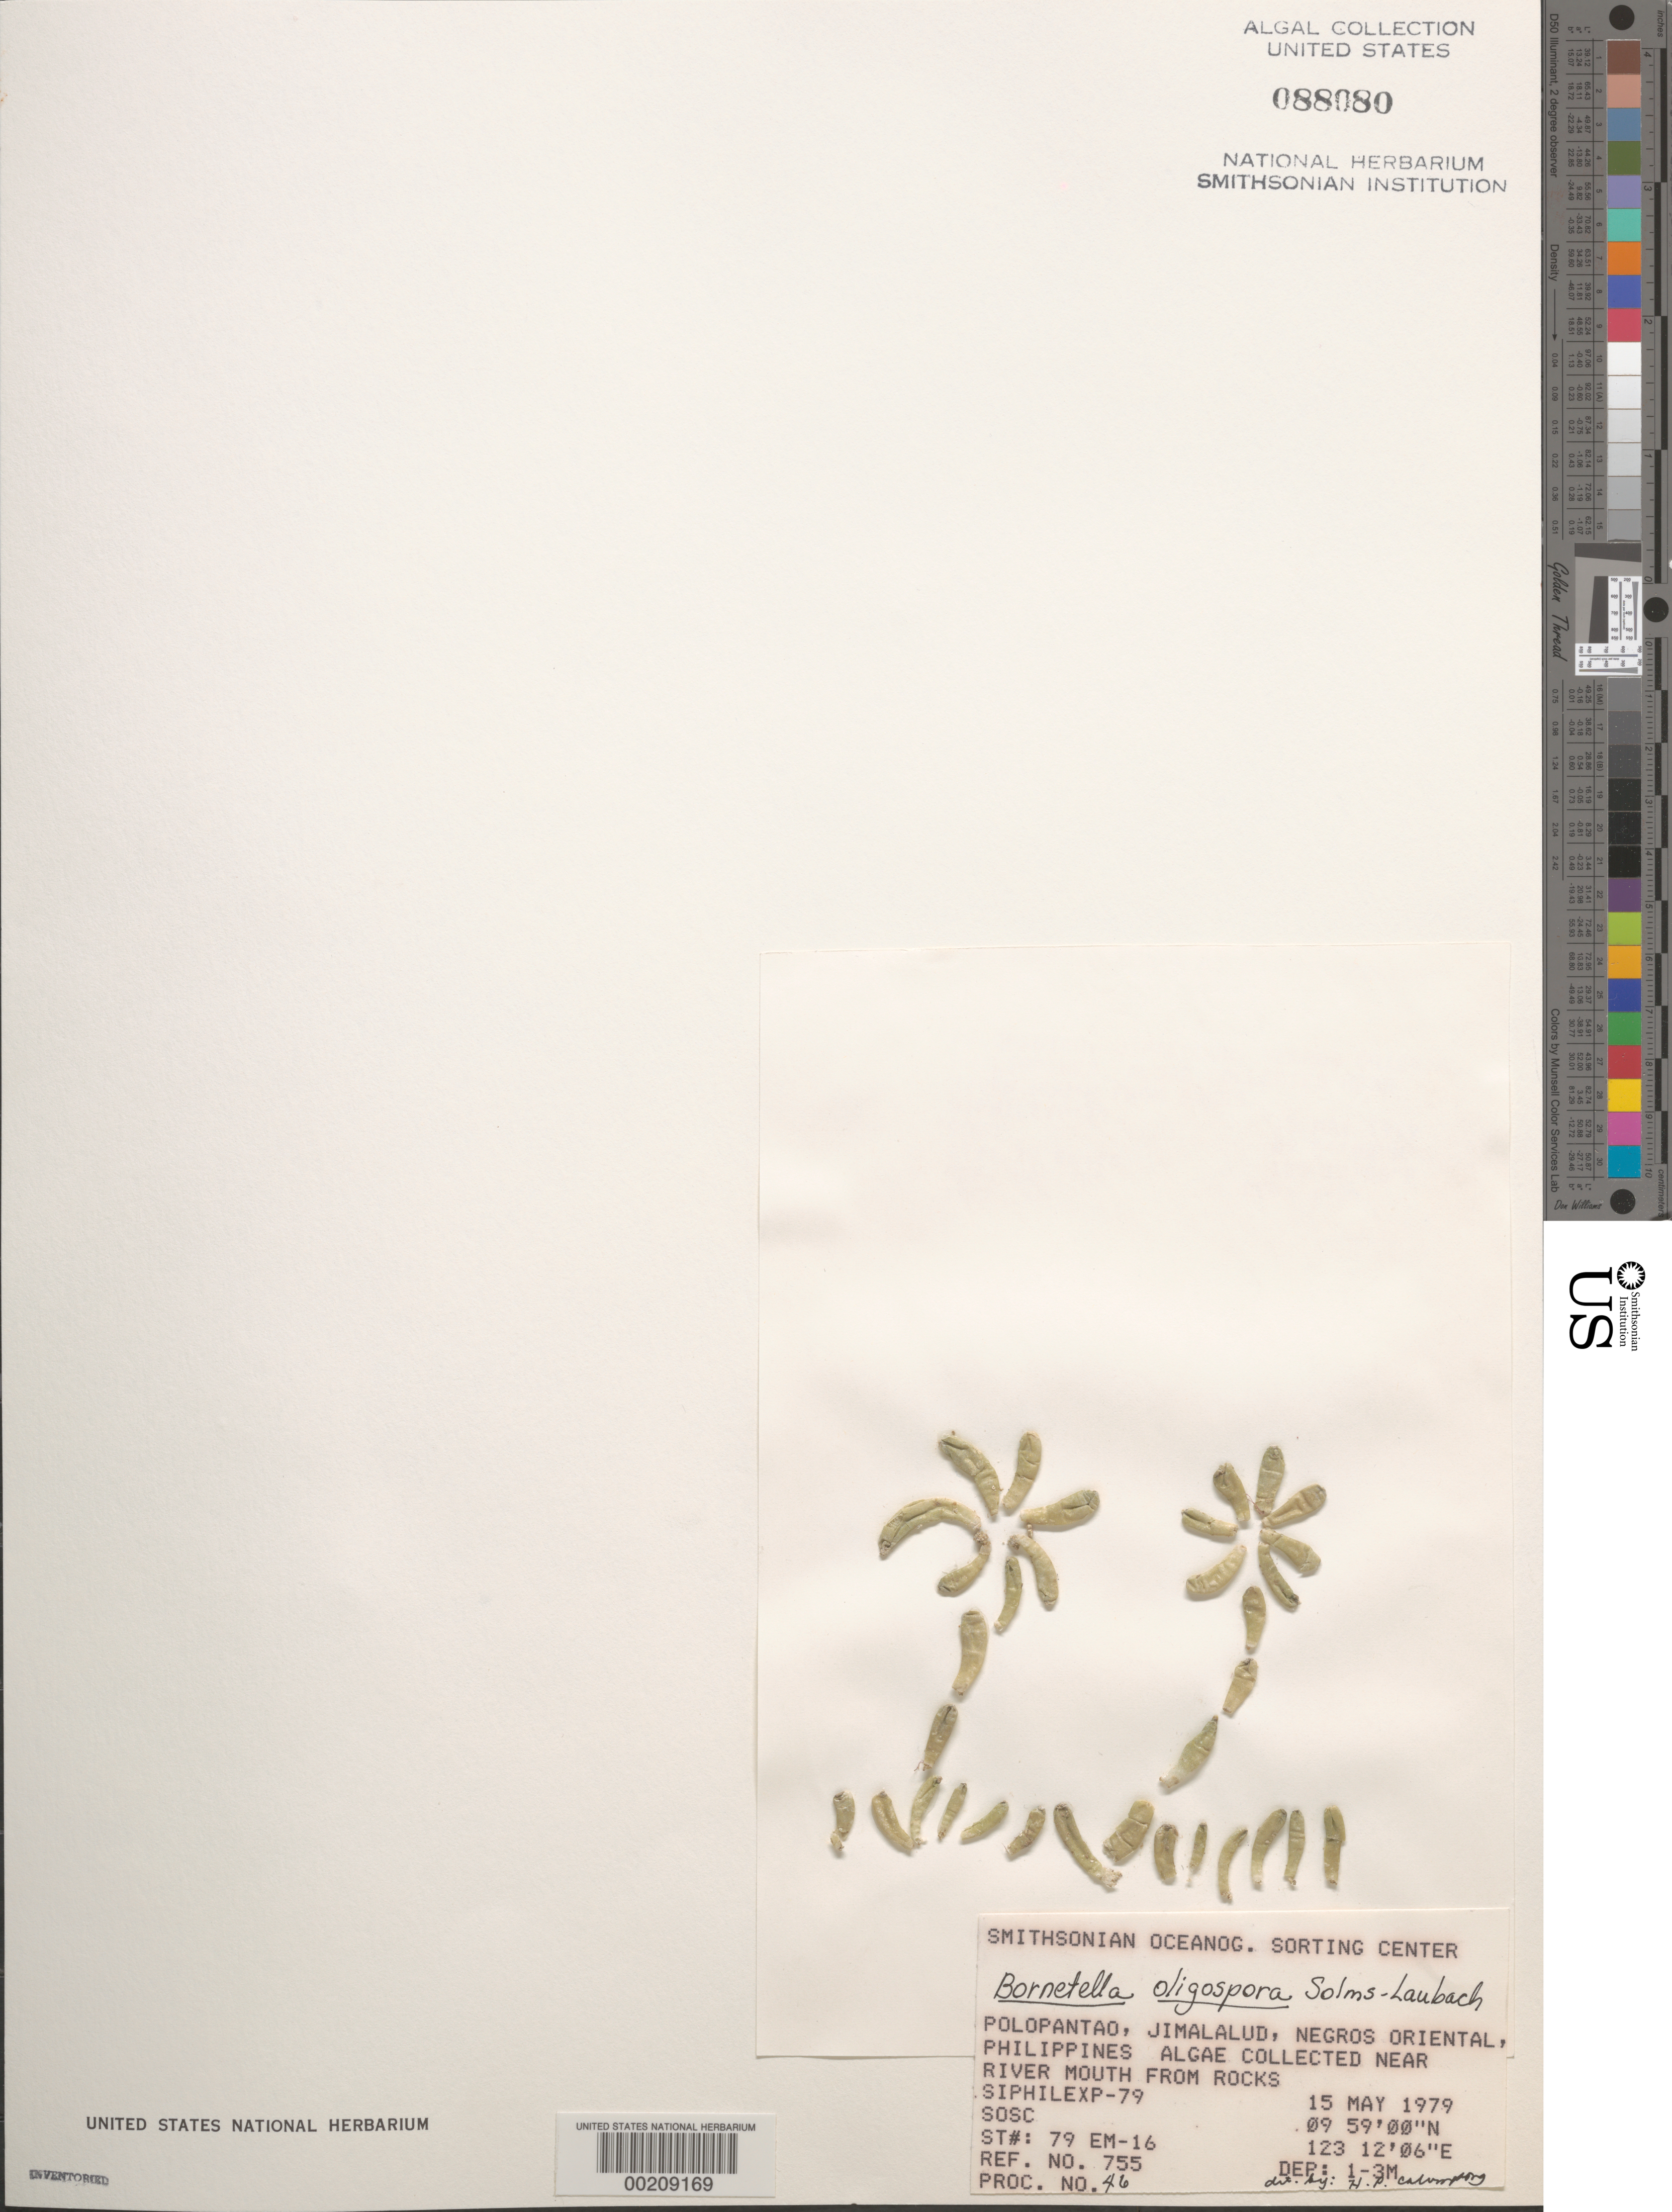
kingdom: Plantae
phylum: Chlorophyta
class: Ulvophyceae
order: Dasycladales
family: Dasycladaceae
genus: Bornetella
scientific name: Bornetella oligospora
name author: Solms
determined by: Calumpong, H. P.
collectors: SOSC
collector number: Station 79 Em-16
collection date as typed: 15 May 1979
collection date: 1979-05-15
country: Philippines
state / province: Central Visayas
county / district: Negros Oriental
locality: Polopantao, jimalalud, negros oriental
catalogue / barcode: US 88080